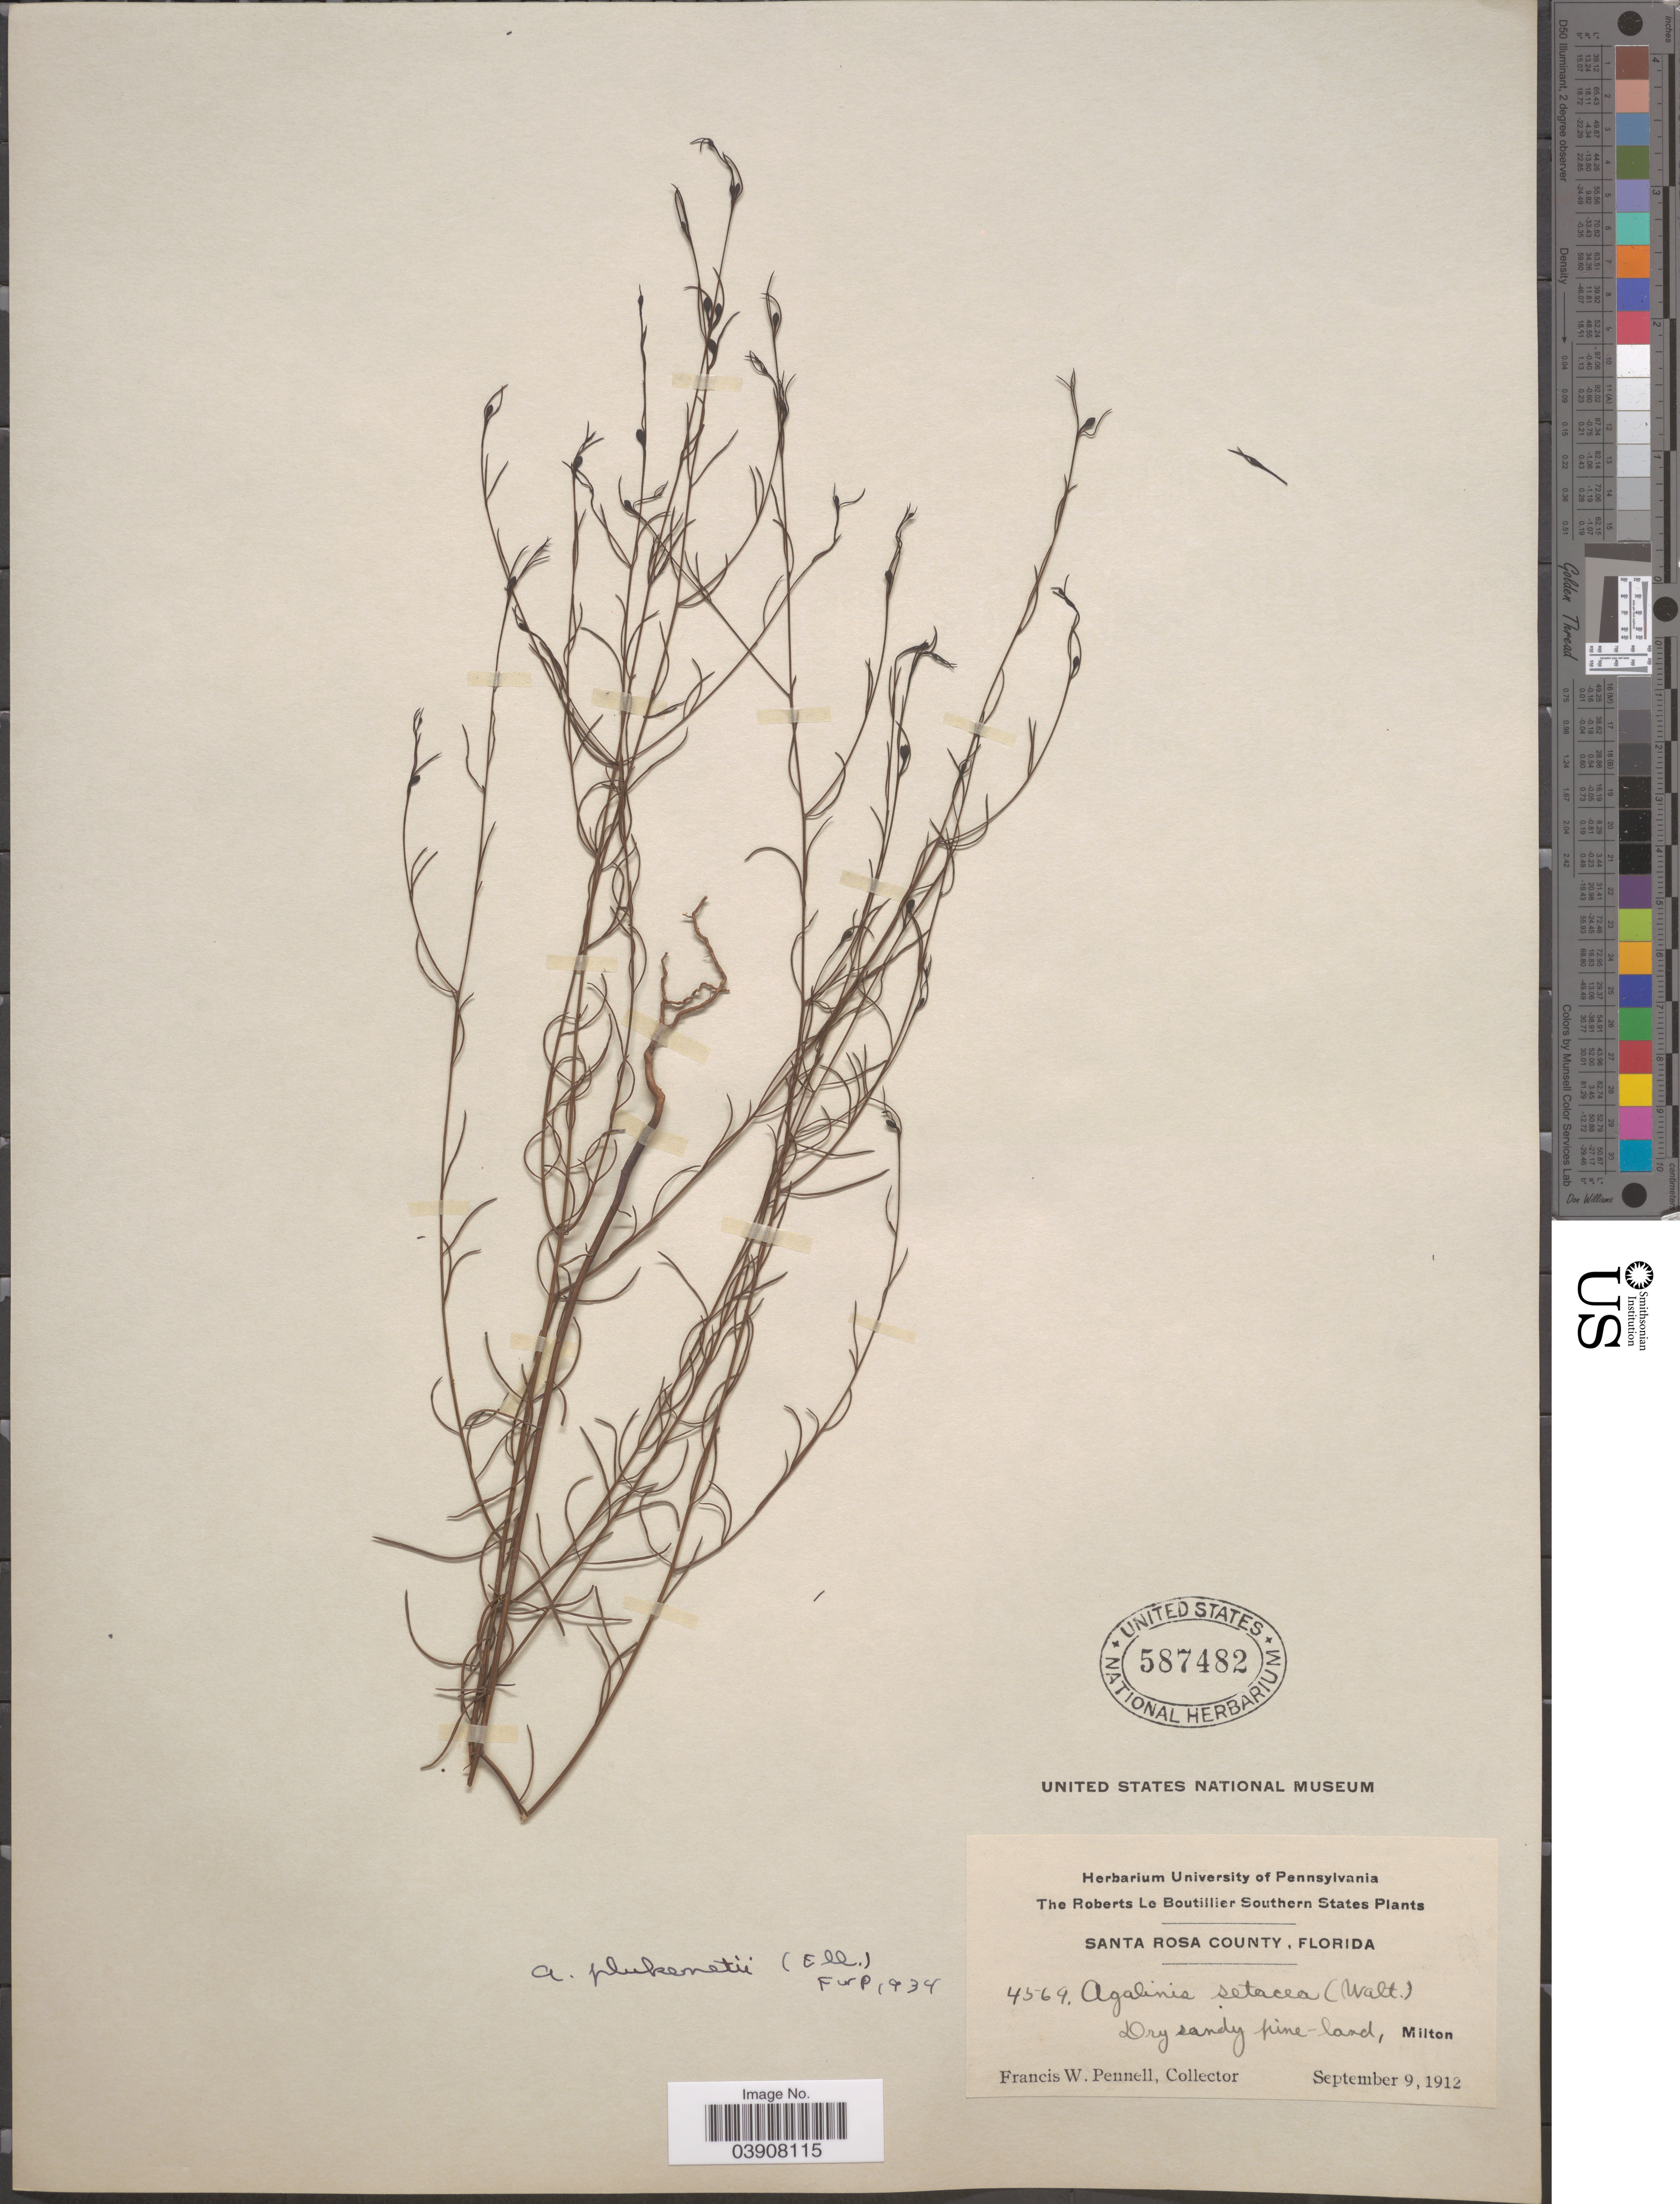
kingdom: Plantae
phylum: Tracheophyta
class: Magnoliopsida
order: Lamiales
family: Orobanchaceae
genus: Agalinis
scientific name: Agalinis plukenetii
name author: (Elliott) Raf.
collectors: F. W. Pennell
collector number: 4569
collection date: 1912-09-09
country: United States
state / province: Florida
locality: Southern States. Santa Rosa County. Dry sandy pine-land, Milton.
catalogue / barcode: US 587482